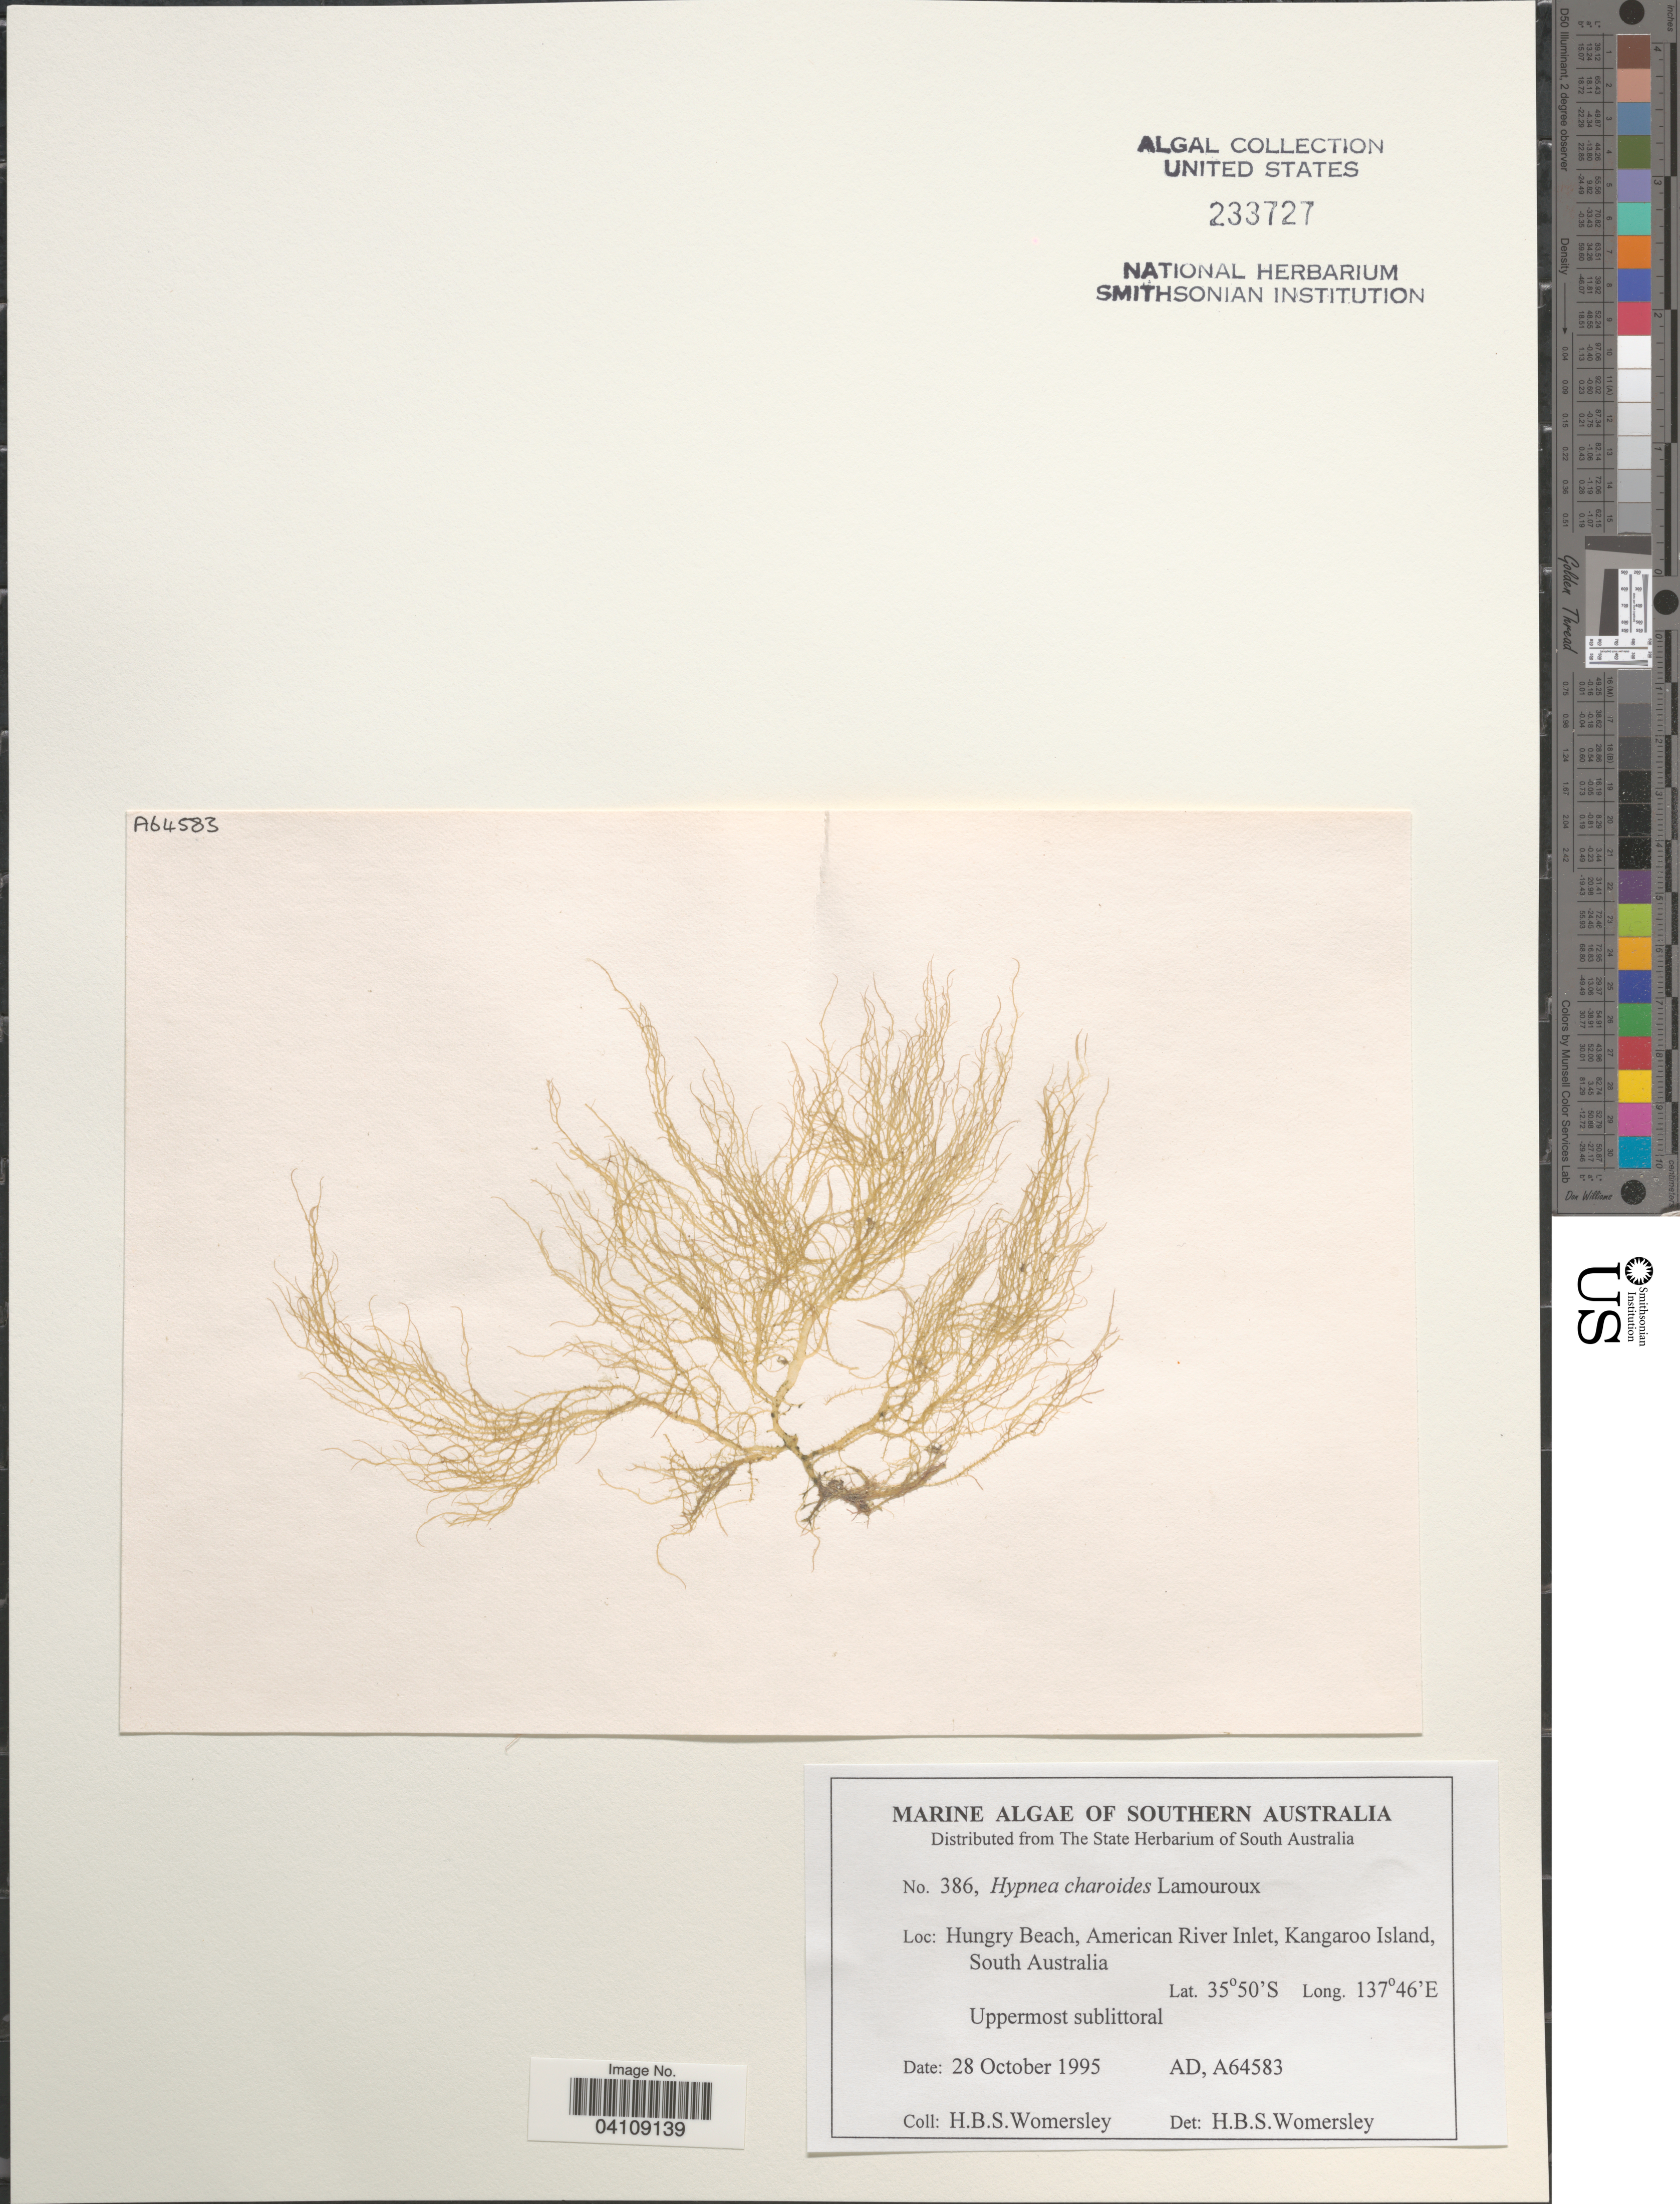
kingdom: Plantae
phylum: Rhodophyta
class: Florideophyceae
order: Gigartinales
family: Cystocloniaceae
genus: Hypnea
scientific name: Hypnea charoides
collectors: H. B. S. Womersley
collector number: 386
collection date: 1995-10-28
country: Australia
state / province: South Australia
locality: Southern Australia. Hungry Beach, American River Inlet, Kangaroo Island.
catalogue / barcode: US 233727